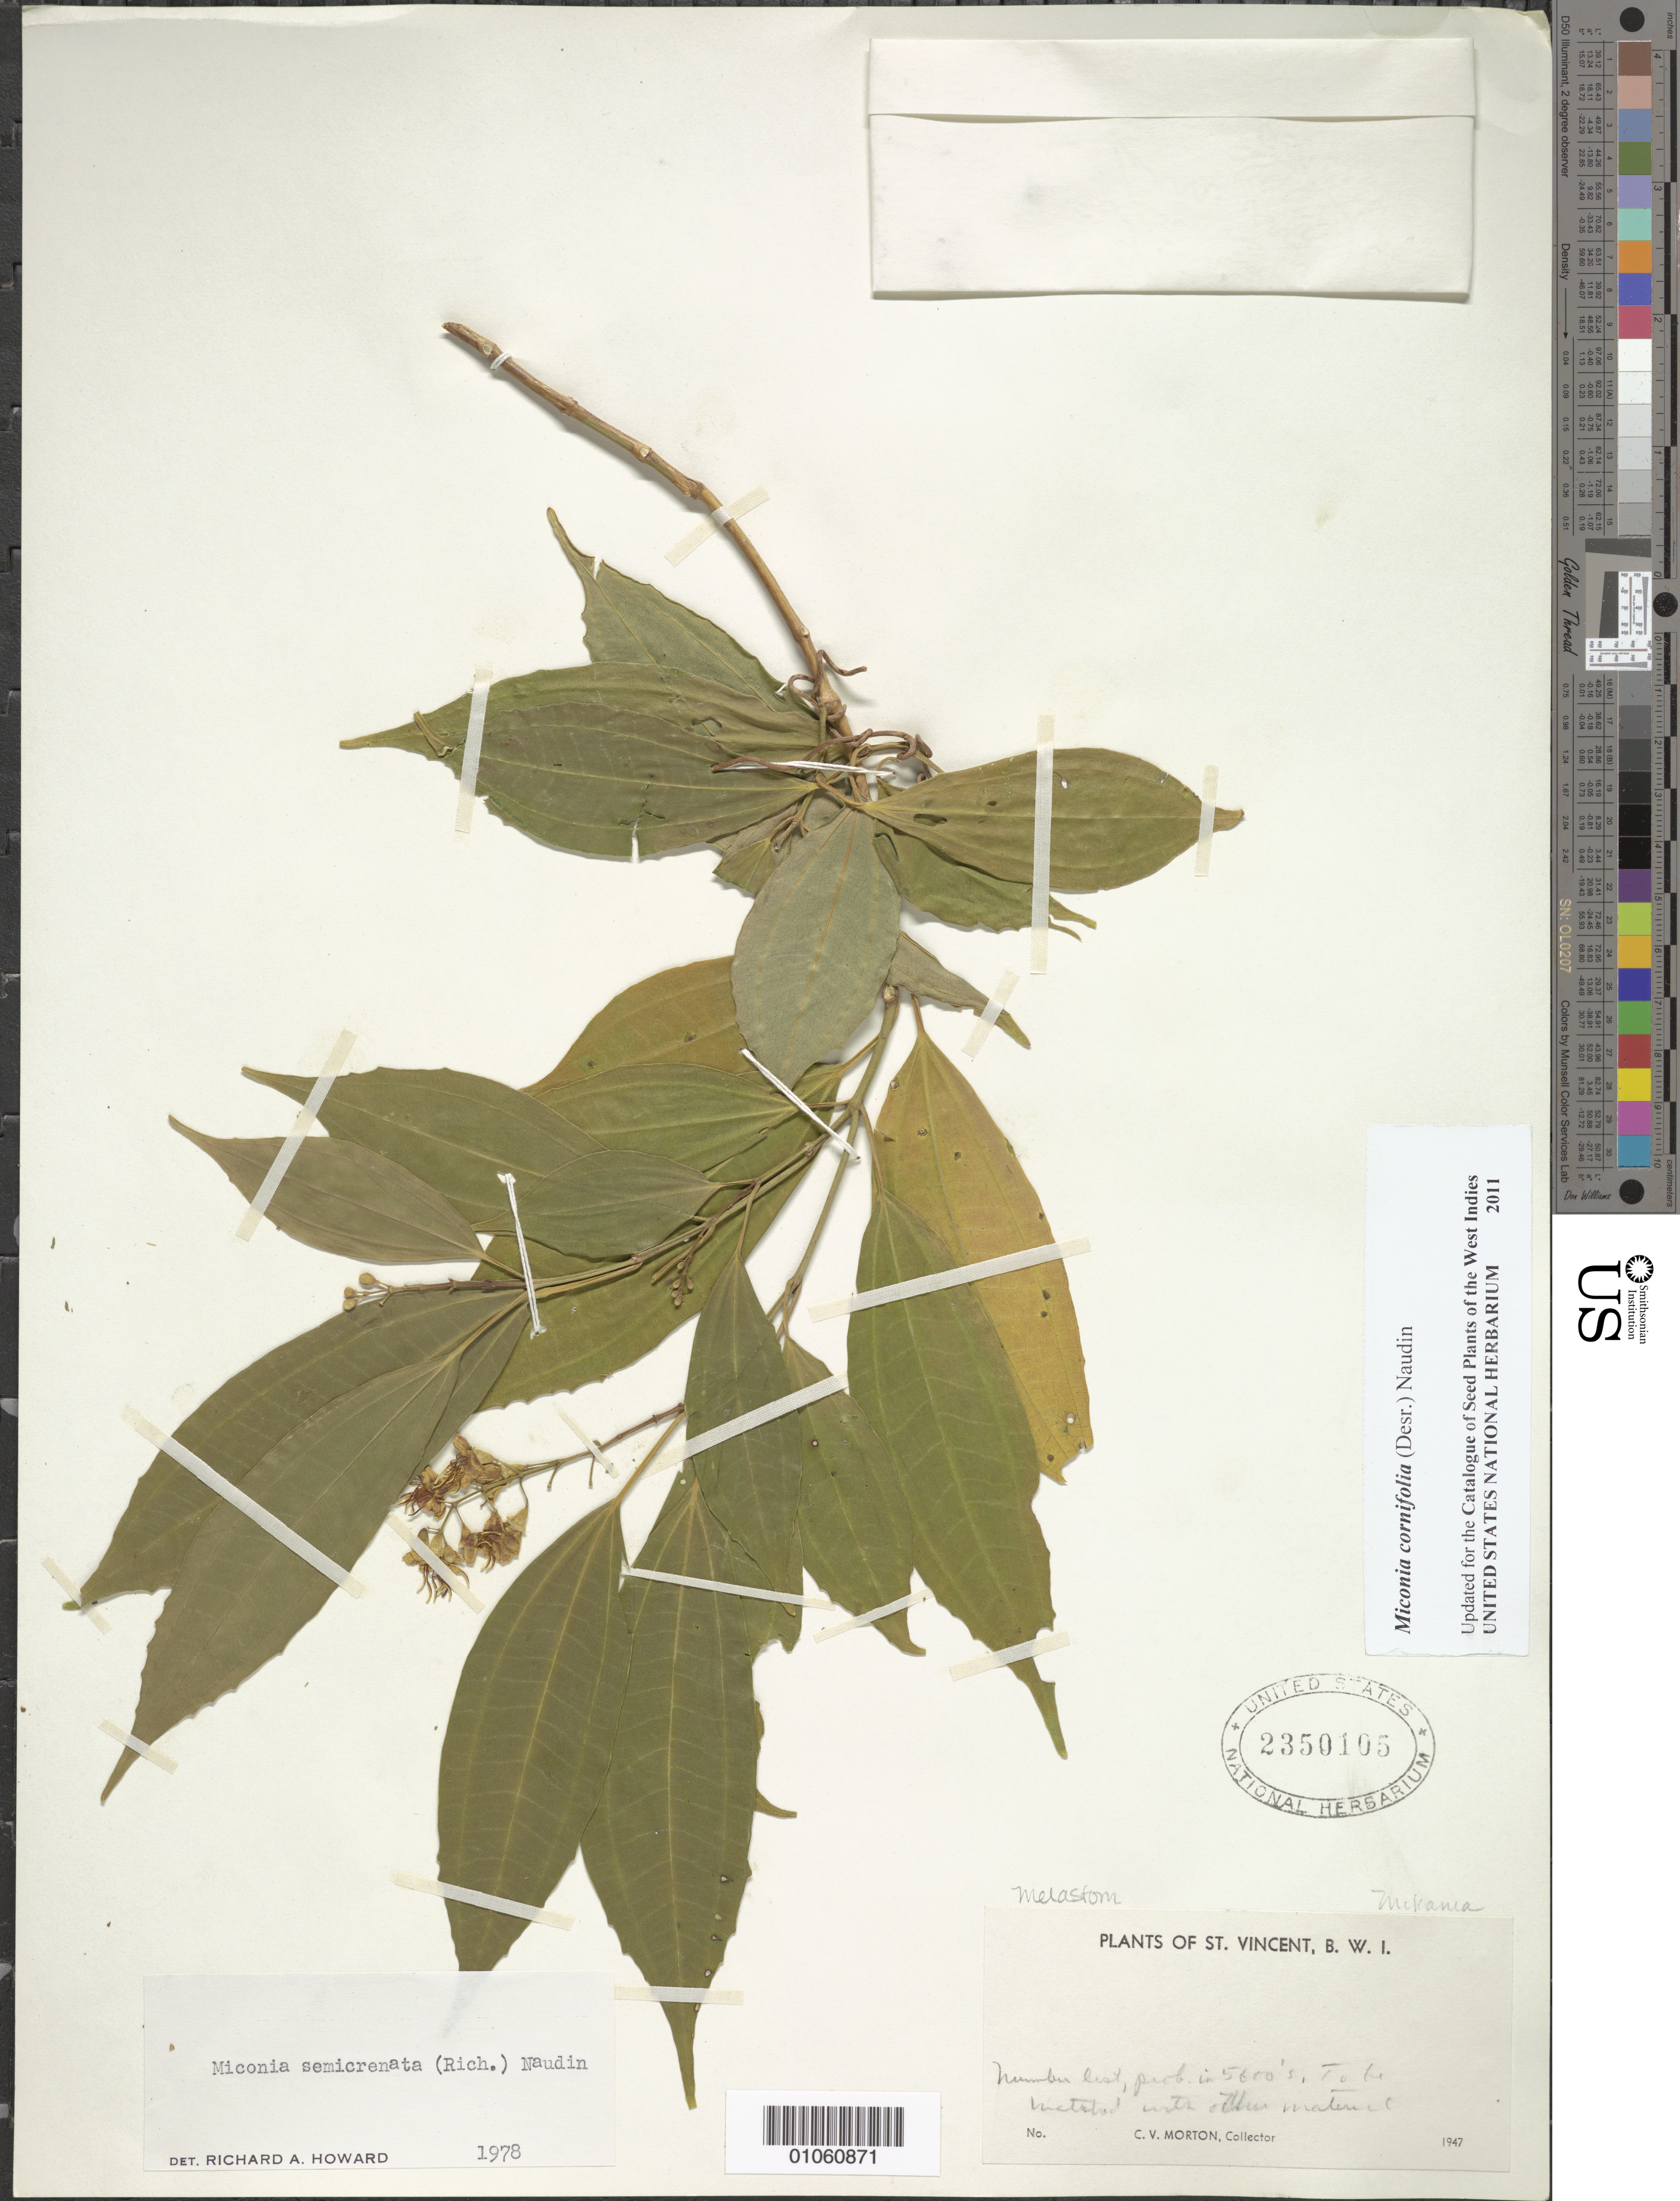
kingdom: Plantae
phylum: Tracheophyta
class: Magnoliopsida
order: Myrtales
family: Melastomataceae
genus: Miconia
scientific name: Miconia cornifolia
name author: (Desr.) Naudin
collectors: C. V. Morton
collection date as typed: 1947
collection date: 1947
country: St. Vincent - Grenadines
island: St. Vincent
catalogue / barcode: US 2350105